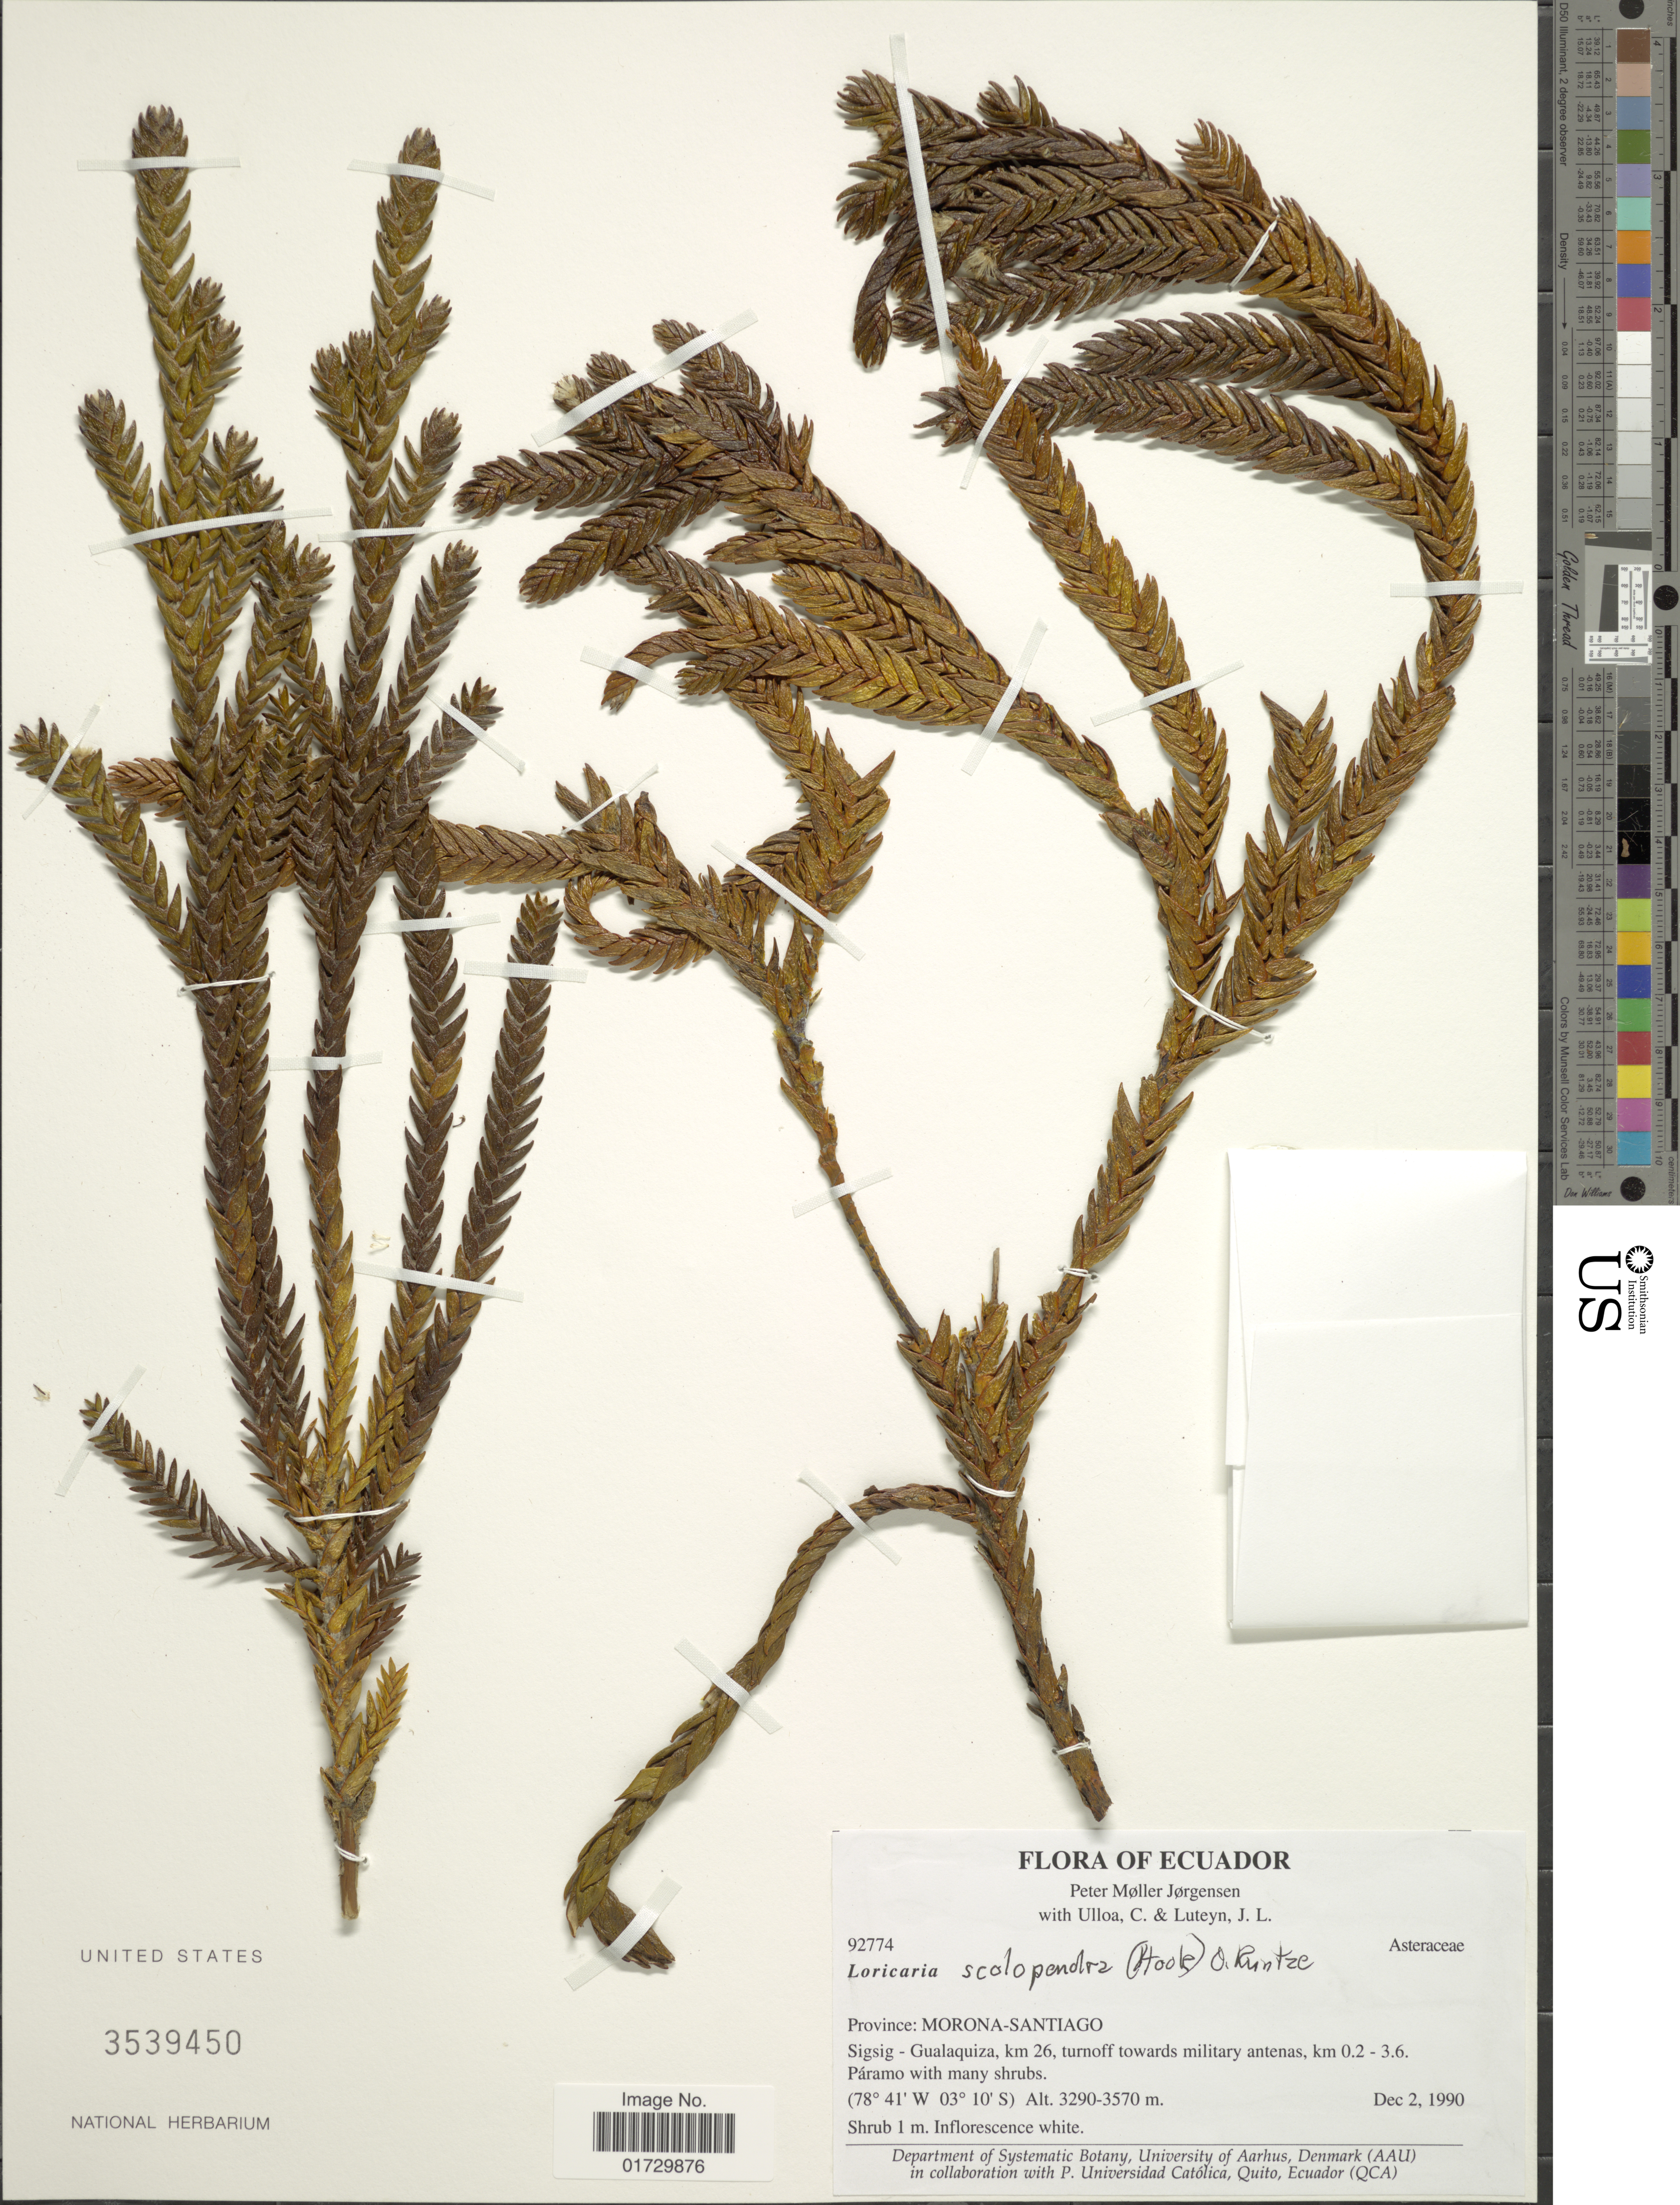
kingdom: Plantae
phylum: Tracheophyta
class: Magnoliopsida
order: Asterales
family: Asteraceae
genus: Loricaria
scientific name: Loricaria scolopendra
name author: (Hook.) Kuntze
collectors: P. M. Jørgensen, C. Ulloa & J. L. Luteyn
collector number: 92774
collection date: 1990-12-02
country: Ecuador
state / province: Morona-Santiago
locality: Sigsig-Gualaquiza, km 26, turnoff towards military antenas, km 0.2-3.6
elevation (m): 3290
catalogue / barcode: US 3539450